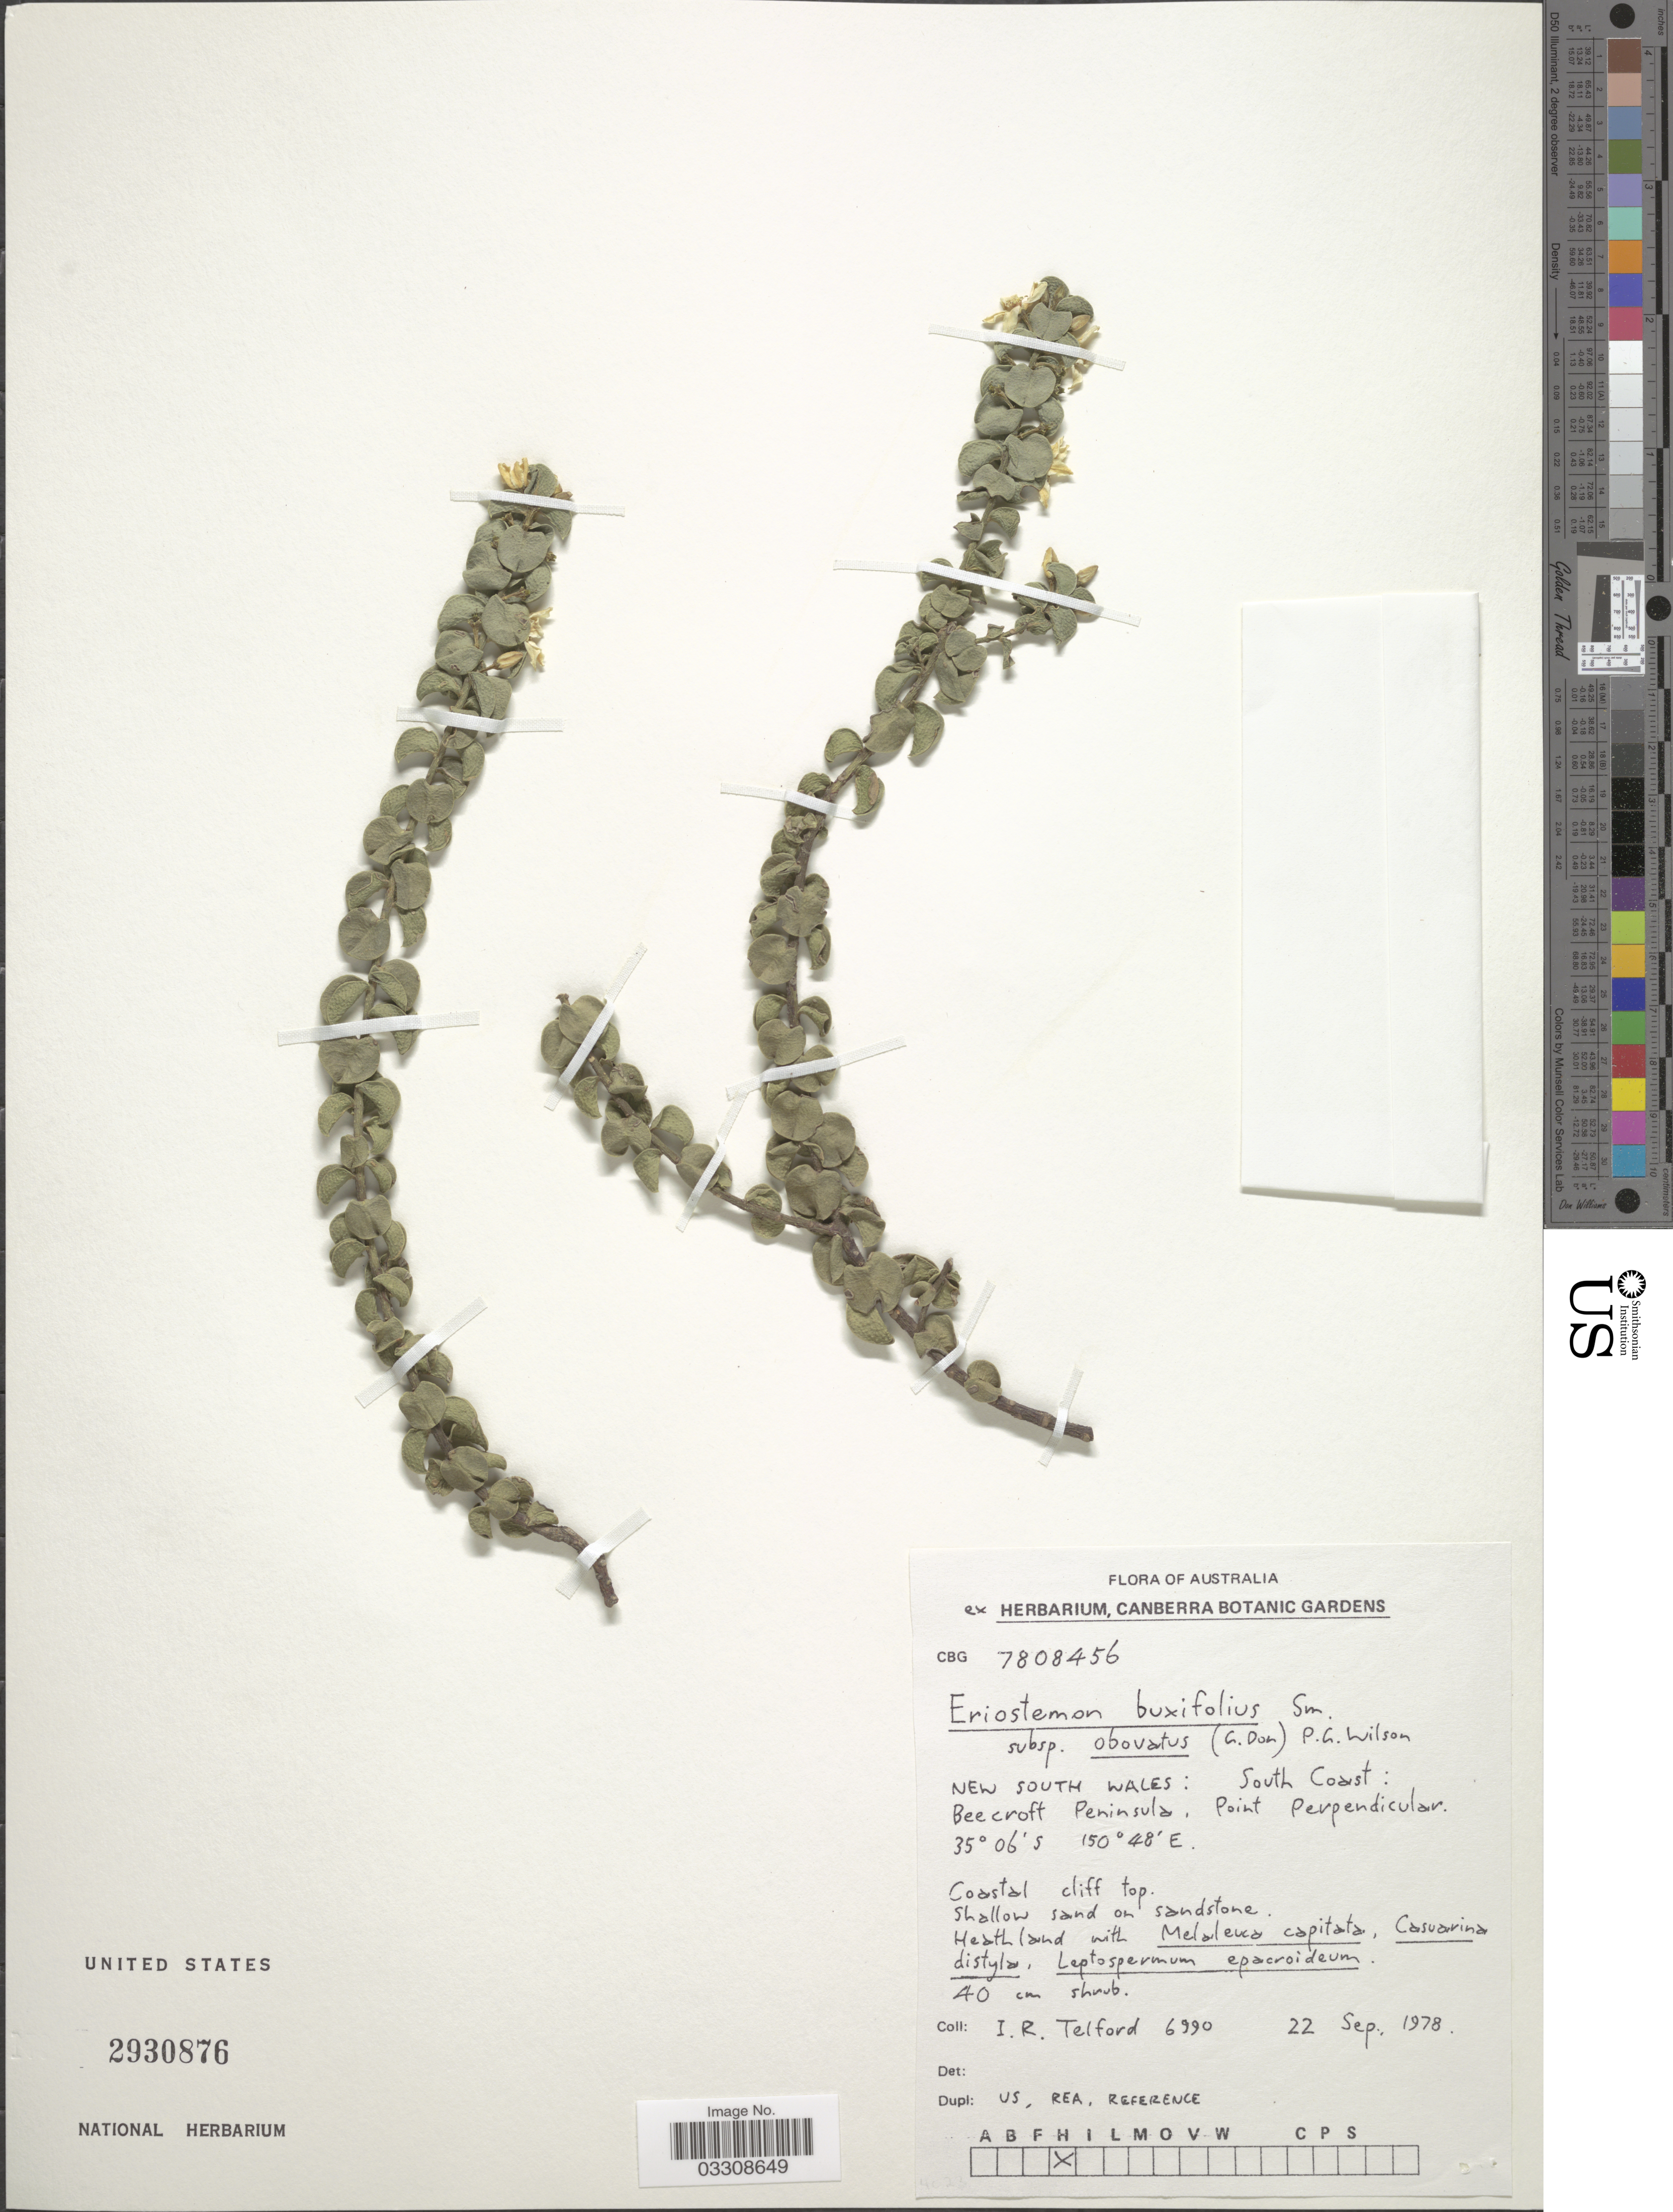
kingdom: Plantae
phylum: Tracheophyta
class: Magnoliopsida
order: Sapindales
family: Rutaceae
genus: Eriostemon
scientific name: Eriostemon buxifolius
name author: Sm.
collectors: I. R. Telford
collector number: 6990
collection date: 1978-09-22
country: Australia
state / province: New South Wales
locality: South Coast: Beecroft Peninsula, Point Perpendicular.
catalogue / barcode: US 2930876